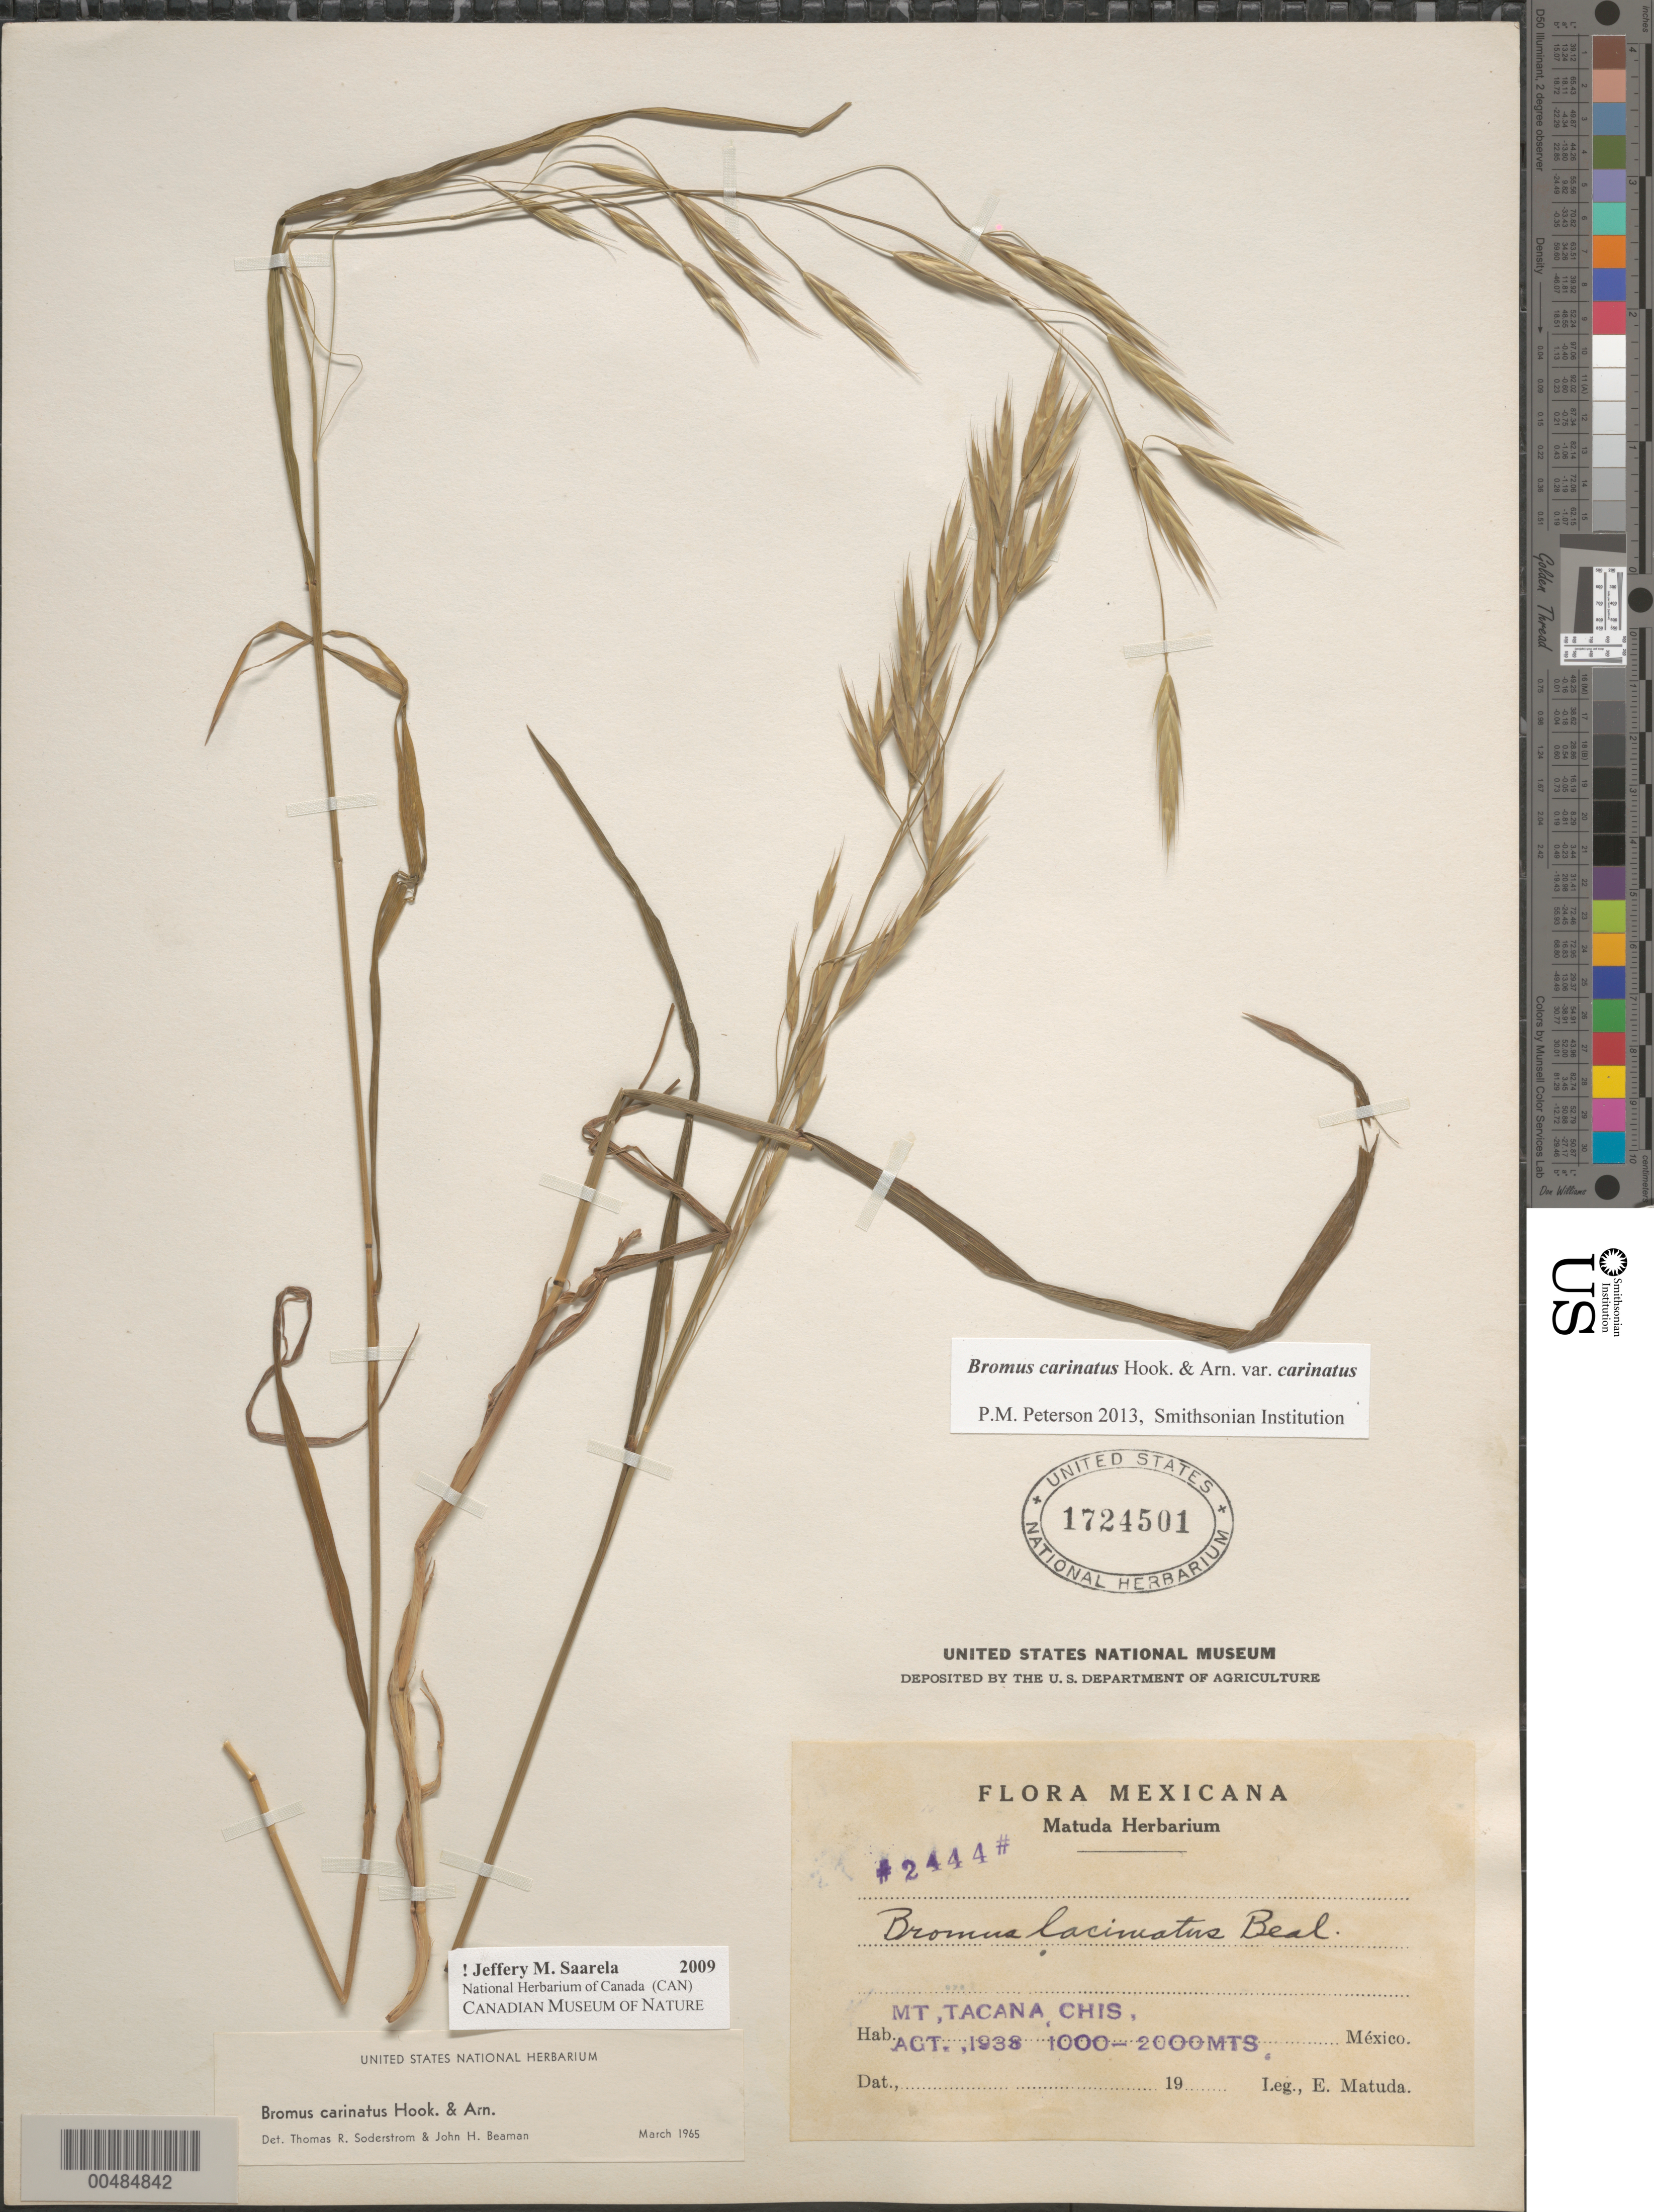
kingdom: Plantae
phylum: Tracheophyta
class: Liliopsida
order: Poales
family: Poaceae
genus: Bromus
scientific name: Bromus carinatus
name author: Hook. & Arn.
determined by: Soderstrom, T. R.; Beaman, J. H.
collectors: E. Matuda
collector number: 2444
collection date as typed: Aug 1938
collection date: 1938-08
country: Mexico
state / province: Chiapas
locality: Mt. Tacana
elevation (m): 1000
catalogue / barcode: US 1724501